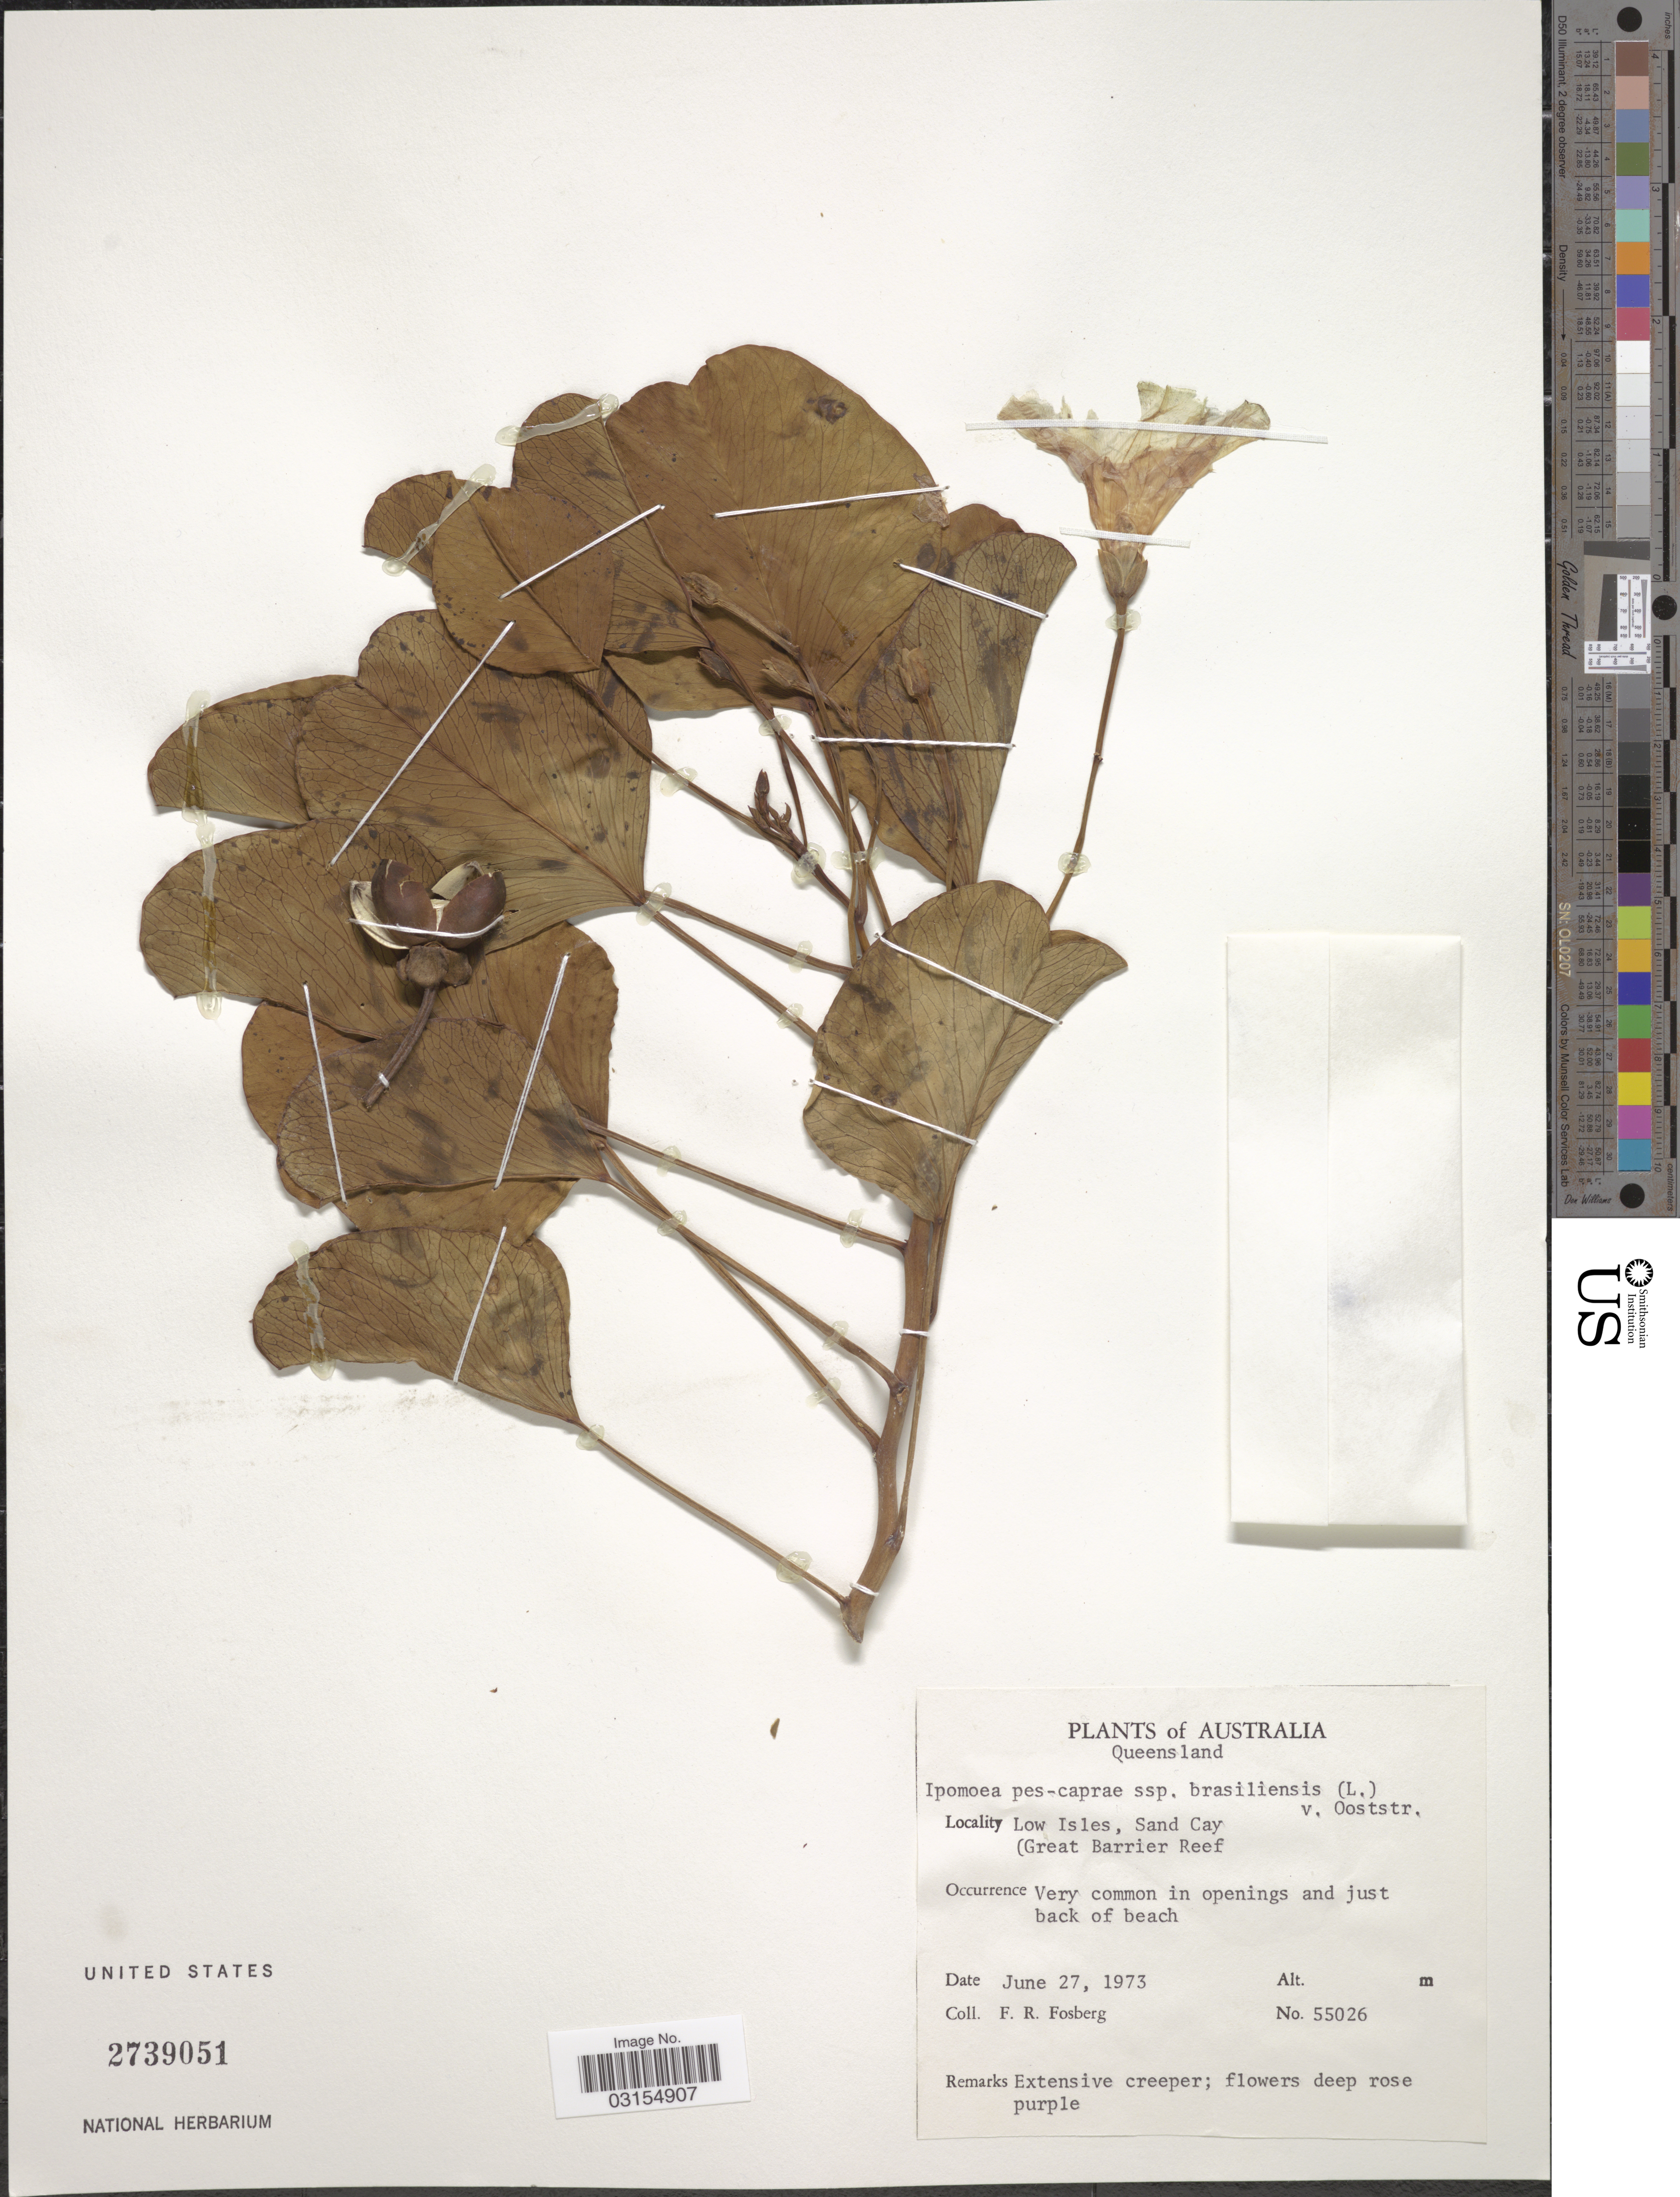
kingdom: Plantae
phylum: Tracheophyta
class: Magnoliopsida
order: Solanales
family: Convolvulaceae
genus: Ipomoea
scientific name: Ipomoea pes-caprae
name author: (L.) R. Br.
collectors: F. R. Fosberg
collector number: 55026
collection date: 1973-06-27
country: Australia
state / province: Queensland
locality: Low Isles, Sand Cay, (Great Barrier Reef.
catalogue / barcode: US 2739051